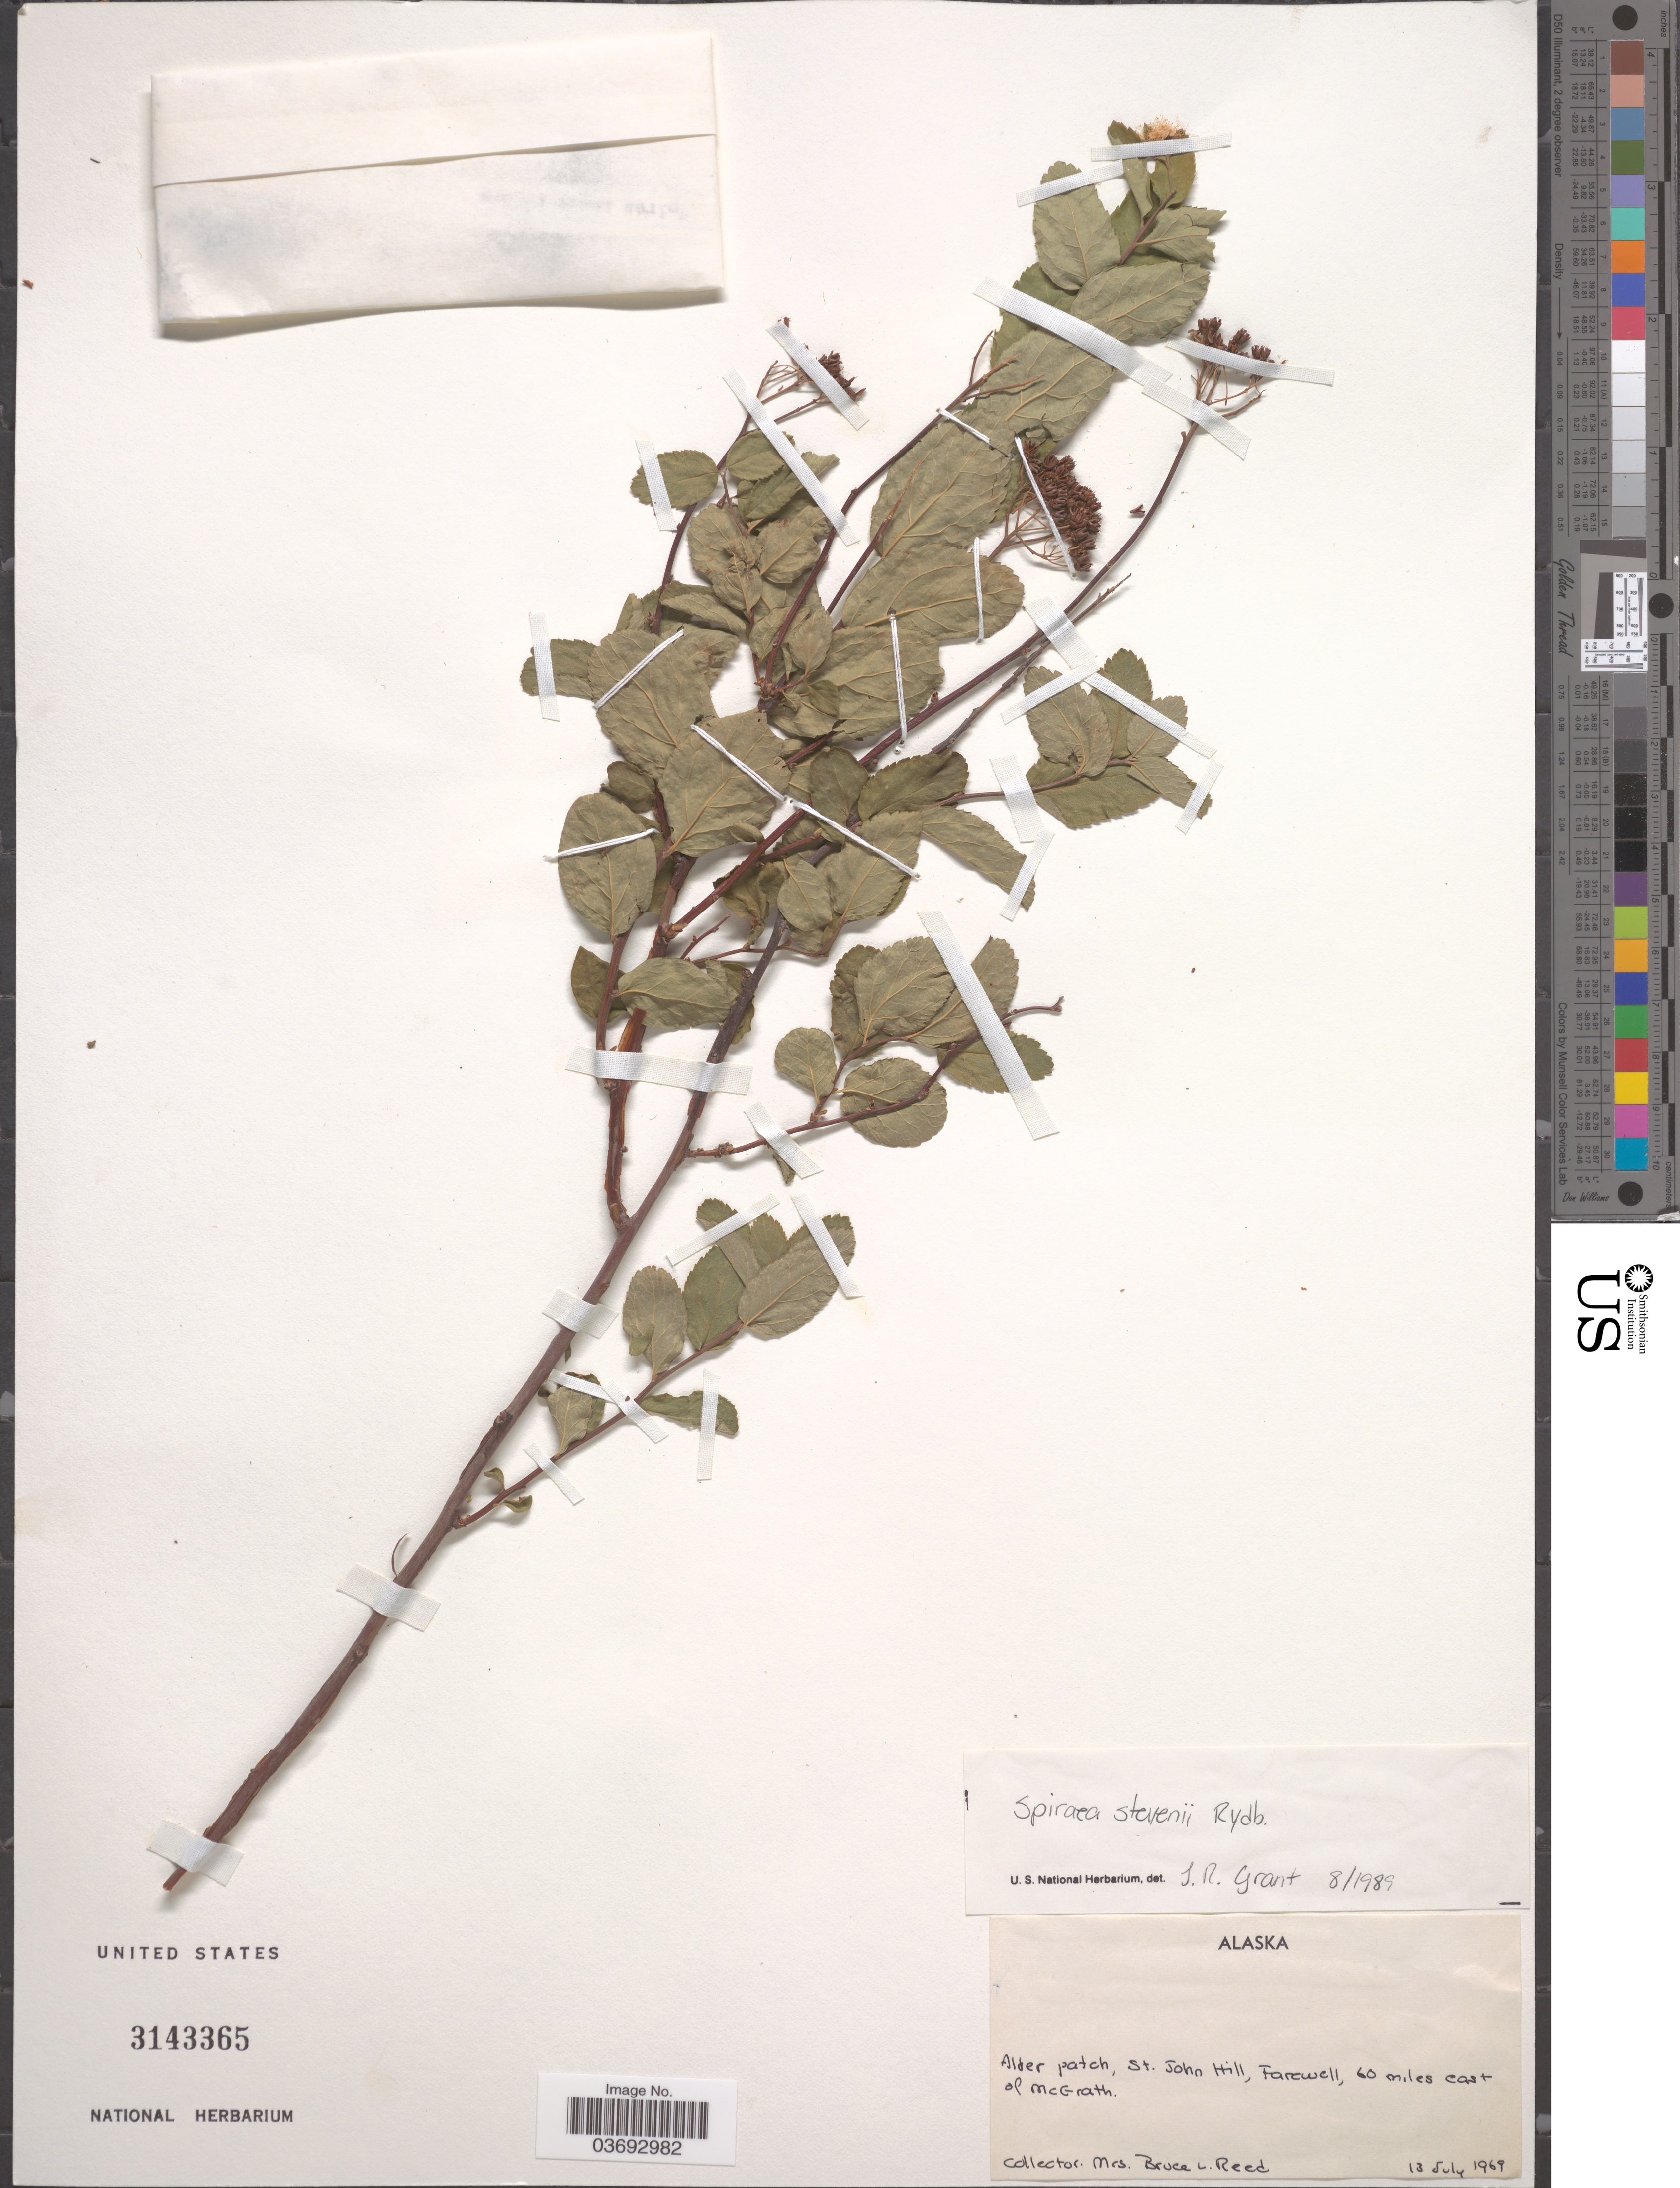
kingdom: Plantae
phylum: Tracheophyta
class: Magnoliopsida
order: Rosales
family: Rosaceae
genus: Spiraea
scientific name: Spiraea stevenii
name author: (C.K. Schneid.) Rydb.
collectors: B. Reed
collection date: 1969-07-13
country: United States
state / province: Alaska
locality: Alder patch, St. John Hill, Farewell, 60 miles east of McGrath.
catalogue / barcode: US 3143365